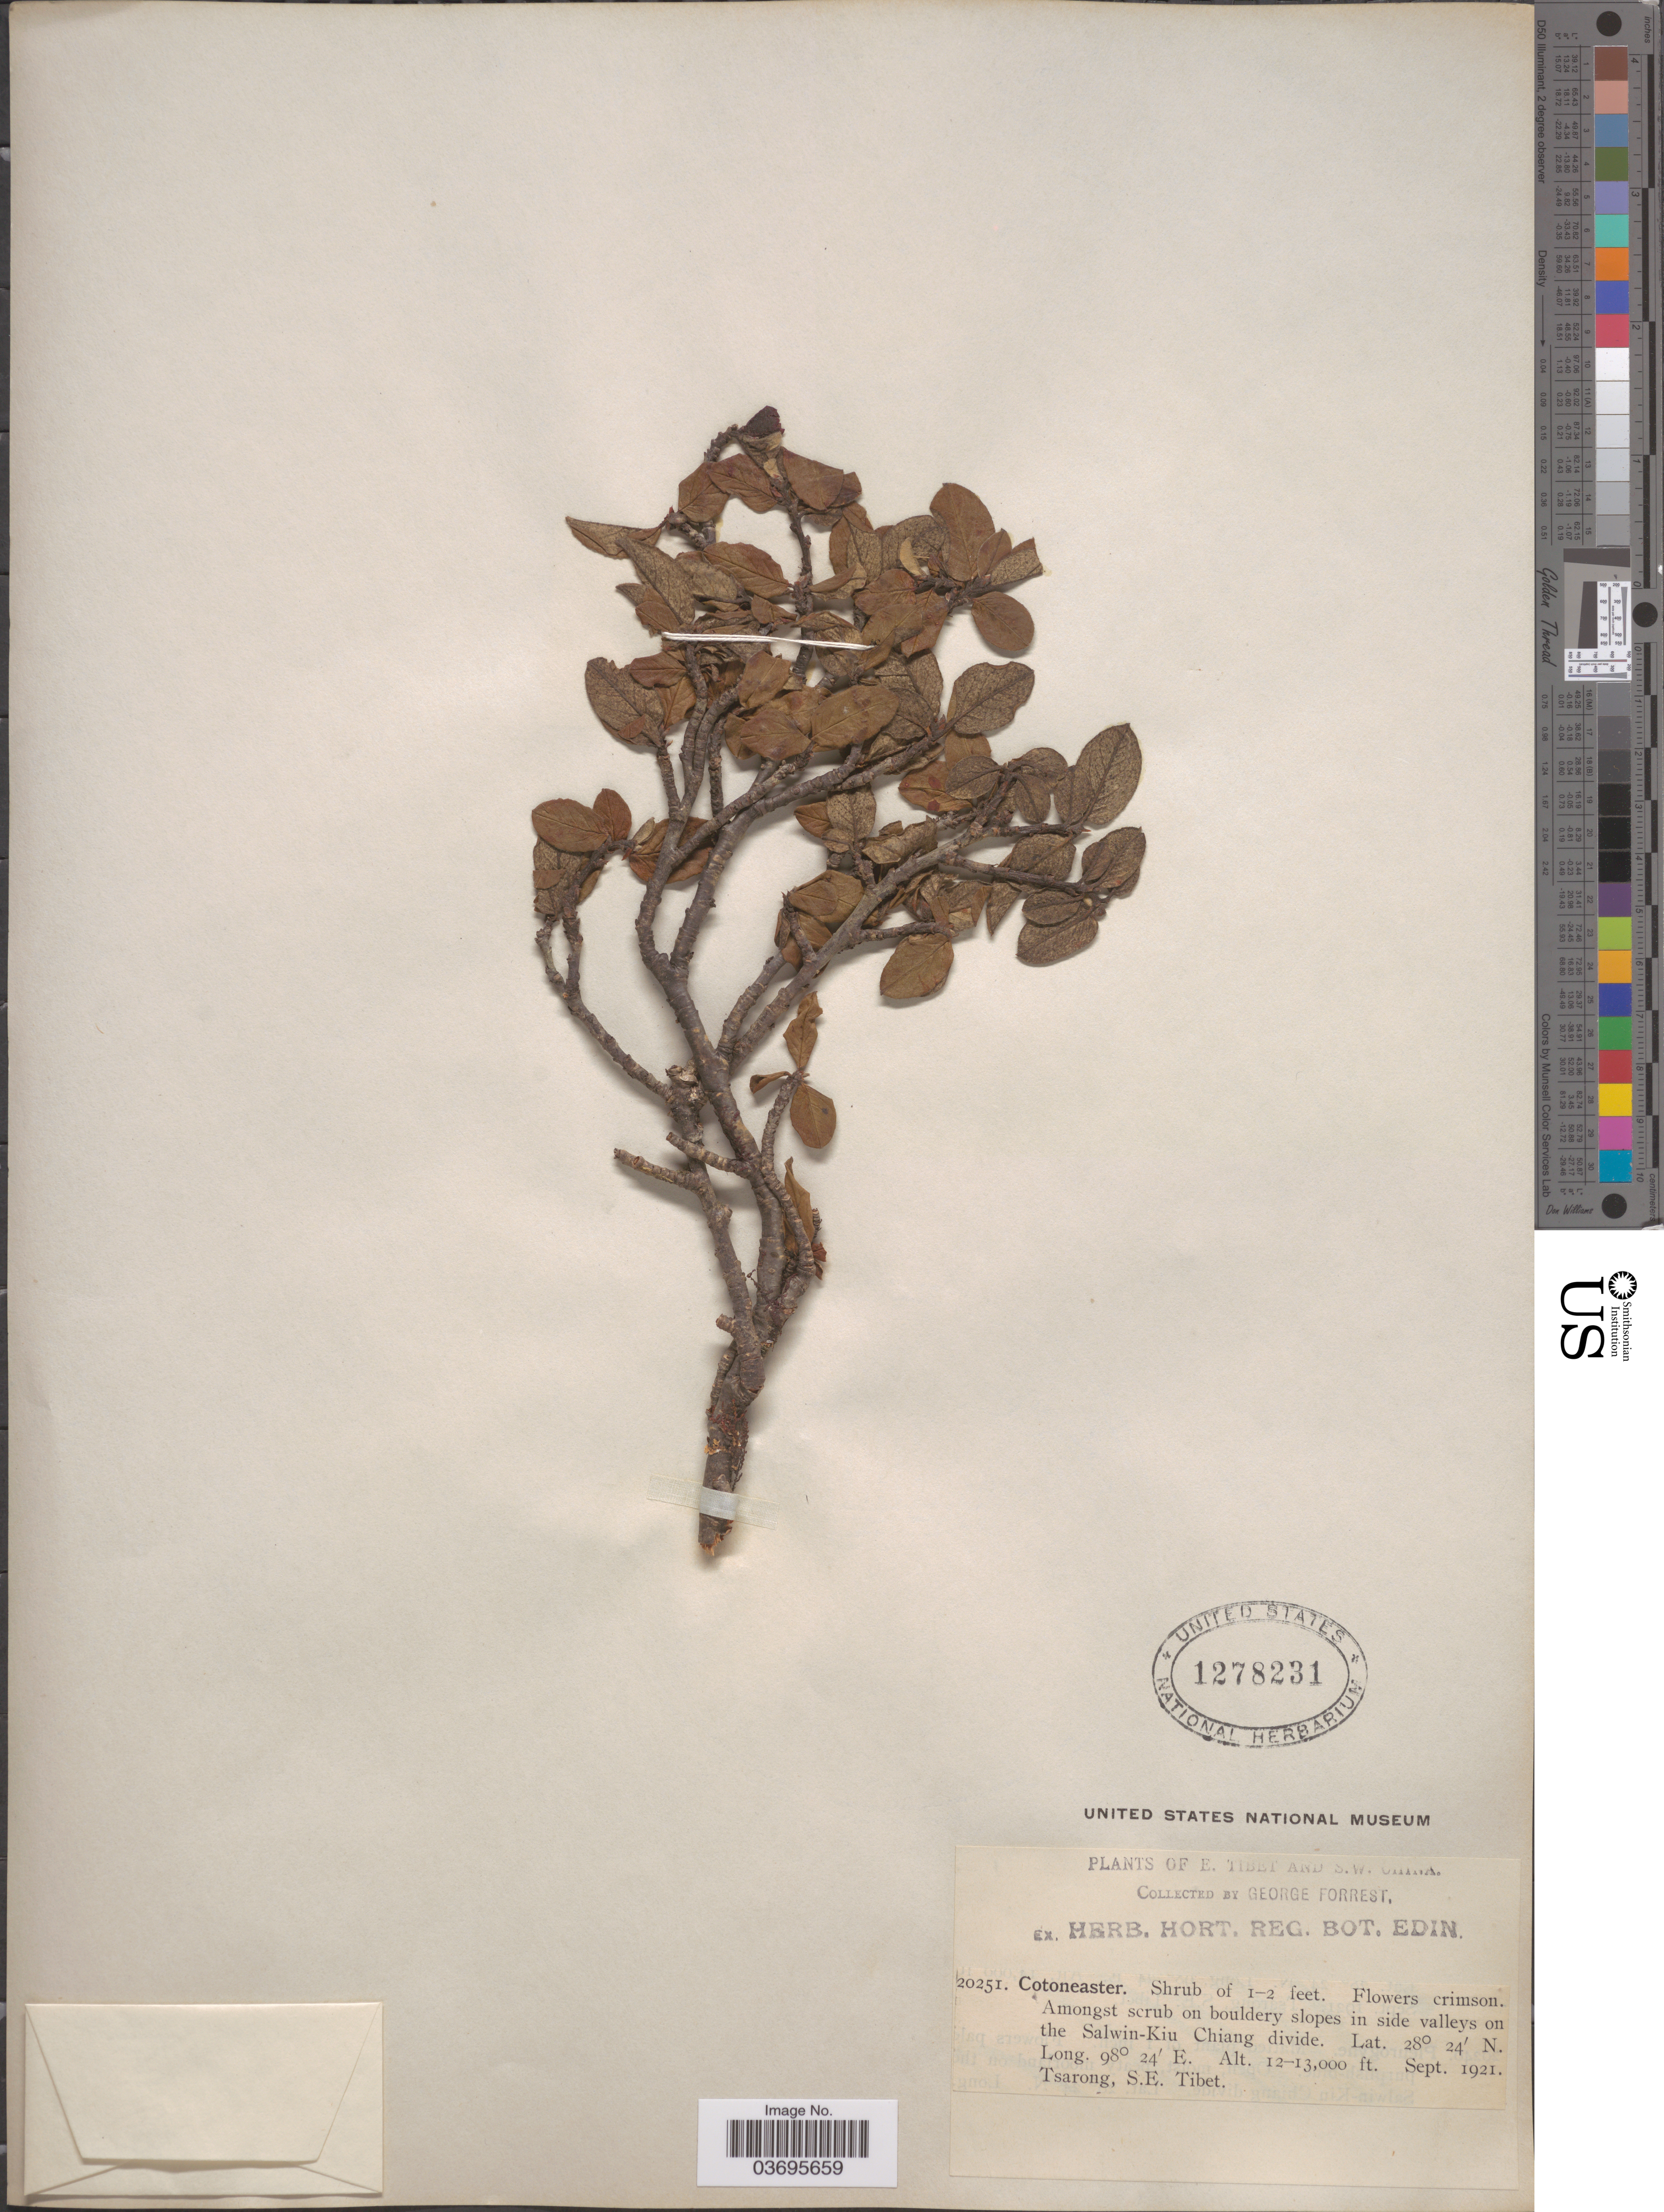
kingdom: Plantae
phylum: Tracheophyta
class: Magnoliopsida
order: Rosales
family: Rosaceae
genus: Cotoneaster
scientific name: Cotoneaster sp.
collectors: G. Forrest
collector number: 20251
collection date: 1921-09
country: China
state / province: Xizang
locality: E. Tibet and S.W. China. In side valleys on the Salwin-Kiu Chiang divide. Tsarong, S.E. Tibet.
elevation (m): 3658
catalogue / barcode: US 1278231